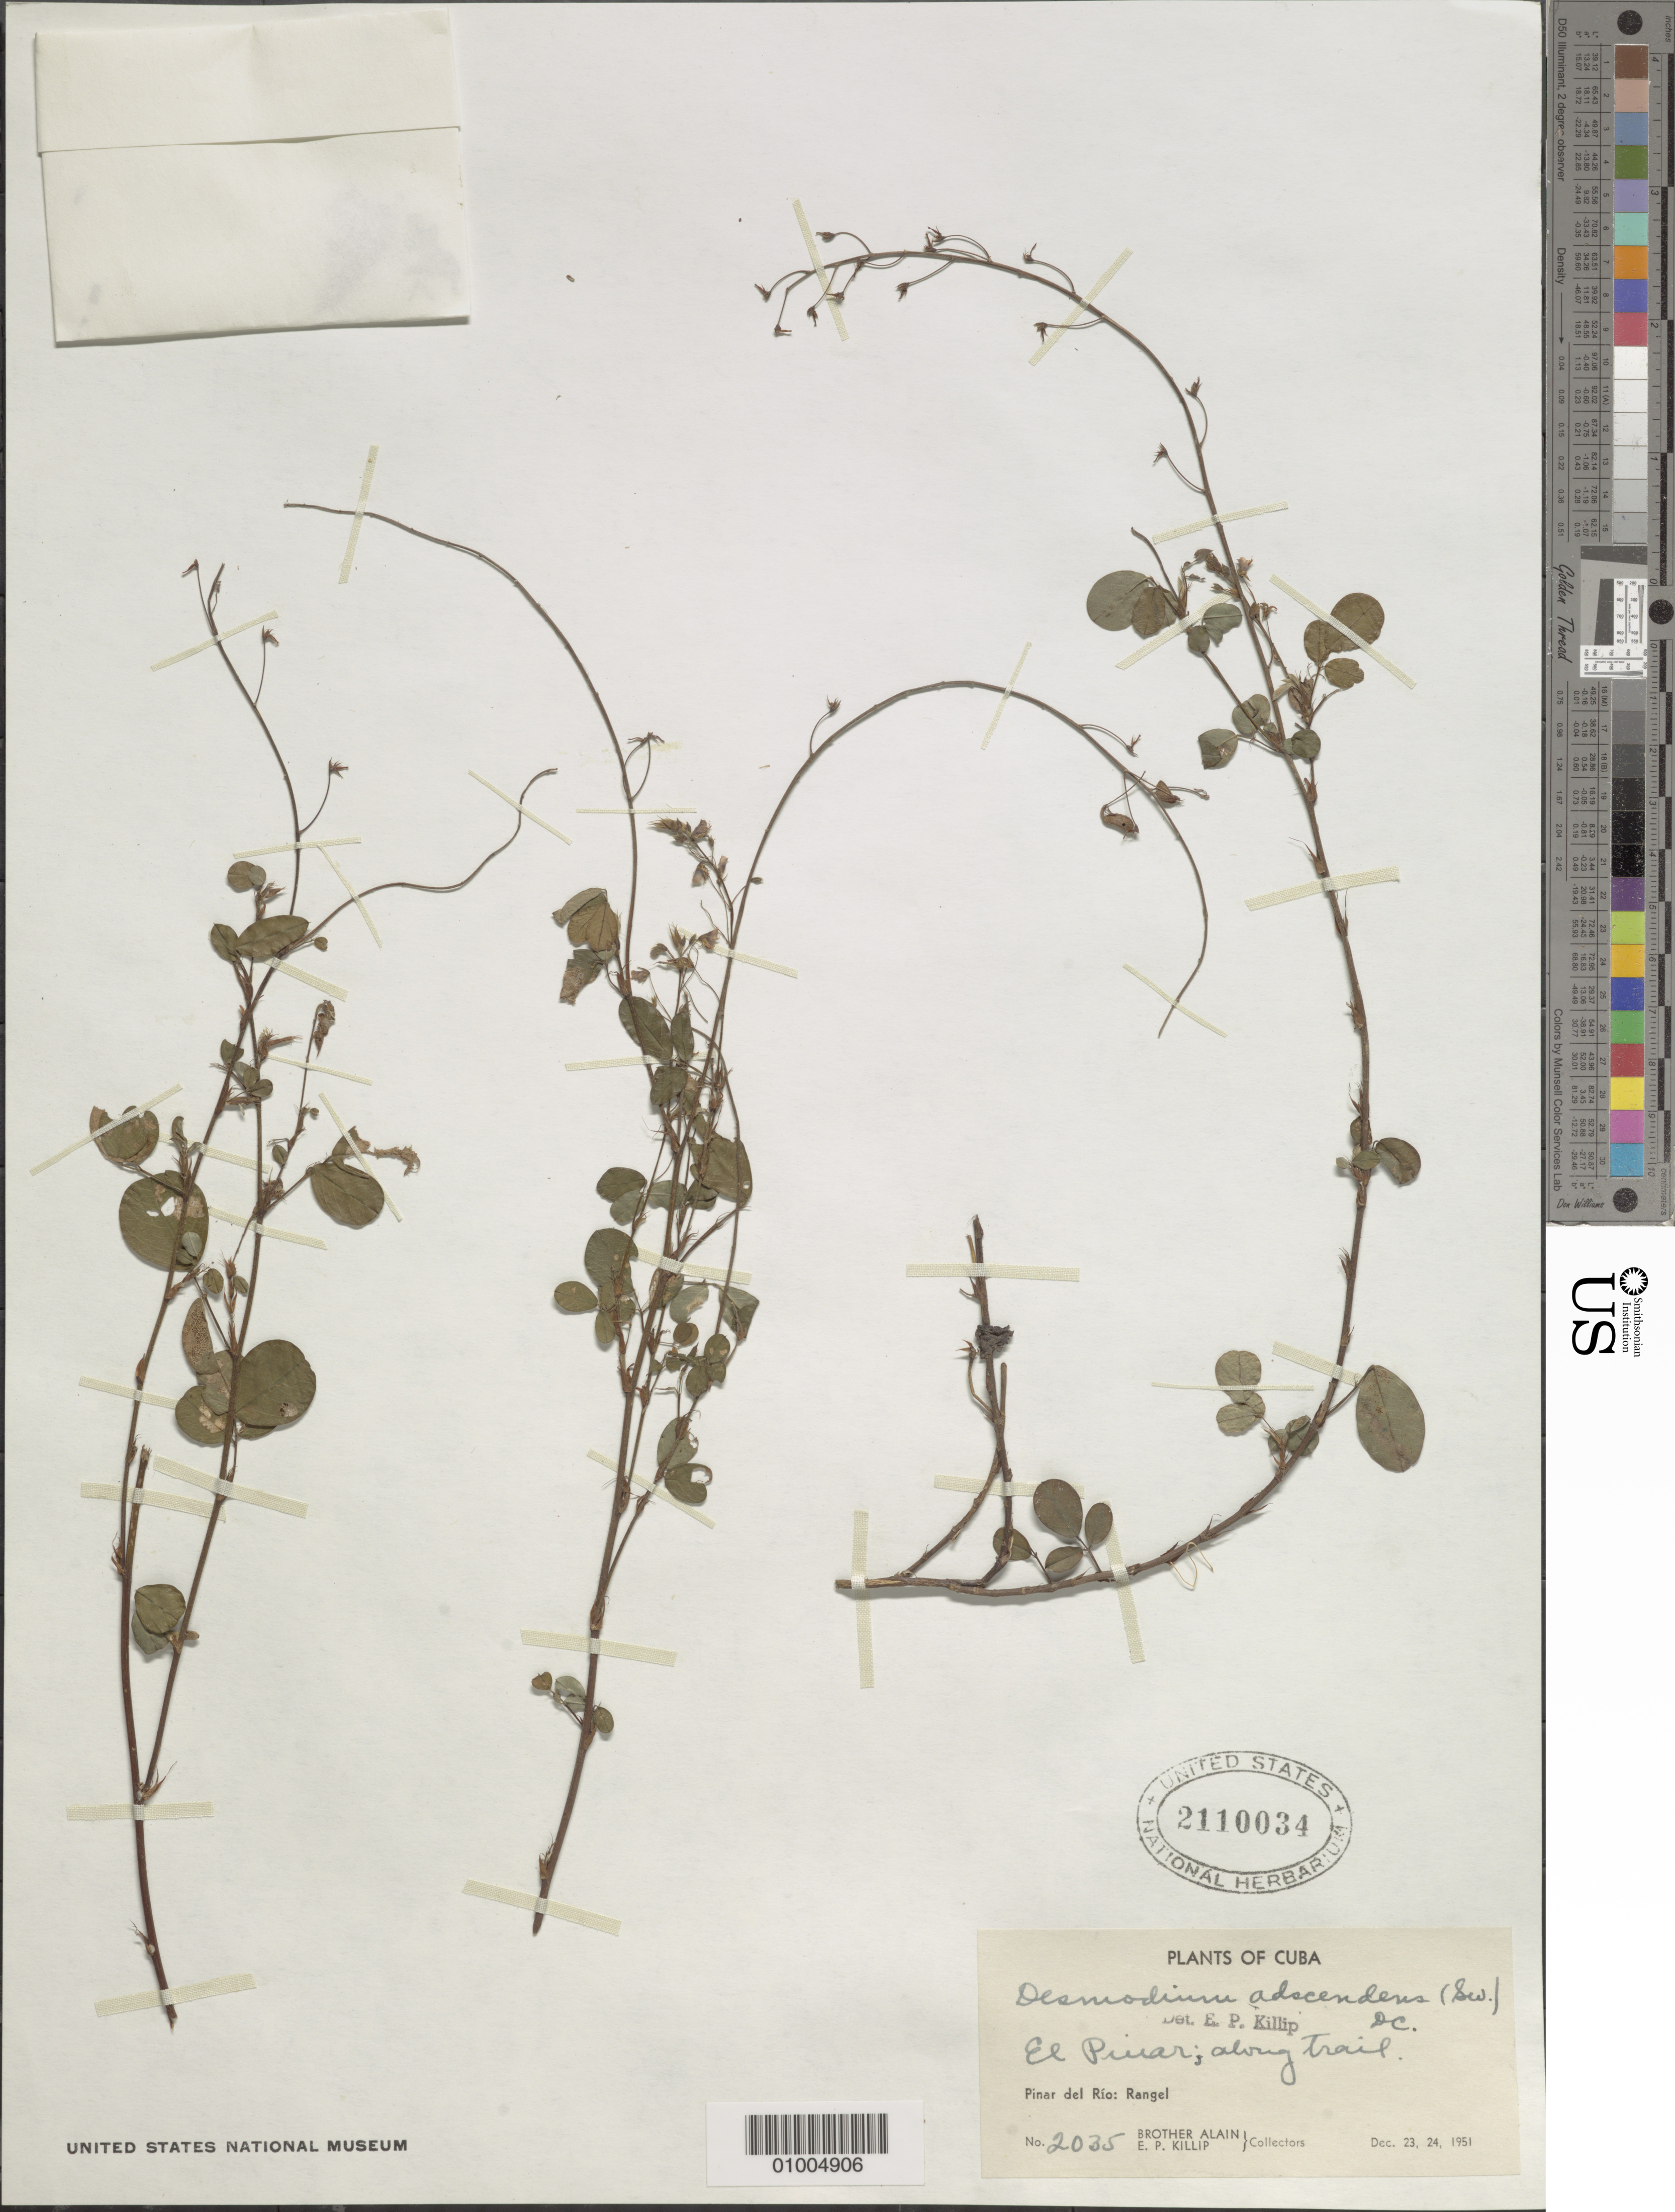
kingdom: Plantae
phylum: Tracheophyta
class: Magnoliopsida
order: Fabales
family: Fabaceae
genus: Grona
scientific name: Grona adscendens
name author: (Sw.) H. Ohashi & K. Ohashi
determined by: Strong, Mark T., (BOT), Smithsonian Institution - National Museum of Natural History (UNITED STATES)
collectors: A. H. Liogier & E. P. Killip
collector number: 2035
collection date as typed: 23 Dec 1951 to 24 Dec 1951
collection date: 1951-12-23/1951-12-24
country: Cuba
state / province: Pinar del Rio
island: Cuba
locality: Rangel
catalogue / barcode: US 2110034